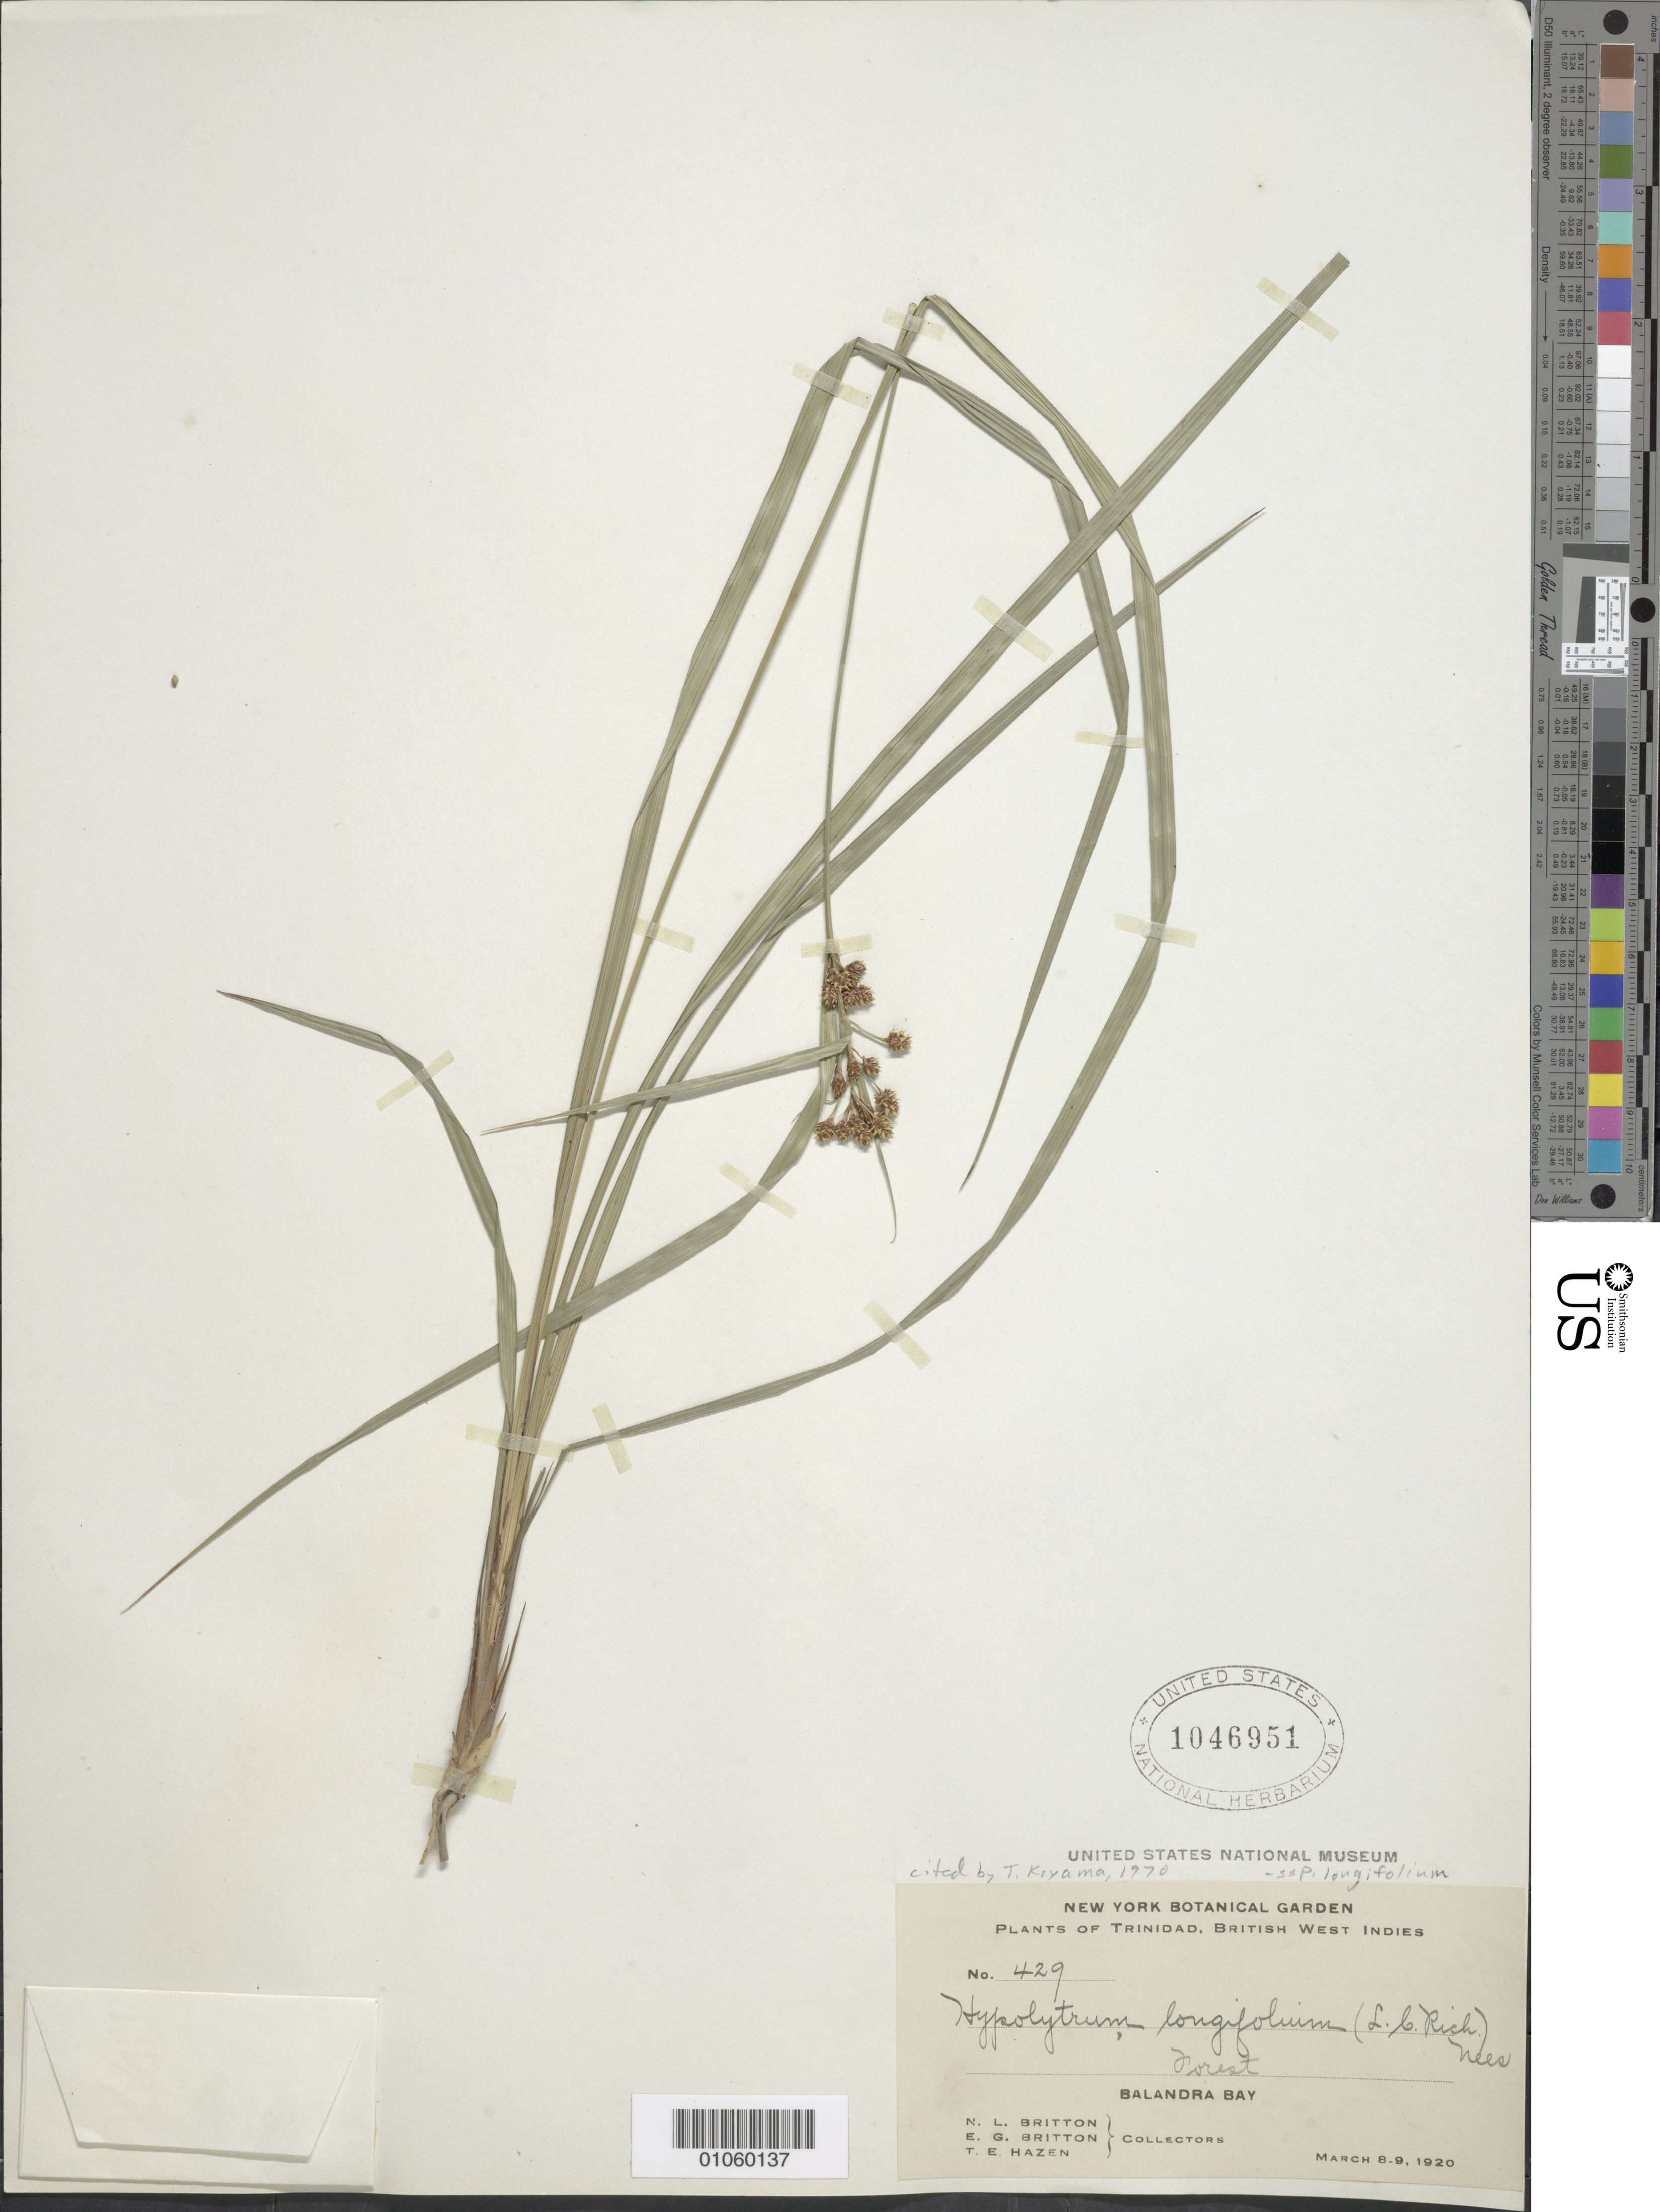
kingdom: Plantae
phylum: Tracheophyta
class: Liliopsida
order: Poales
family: Cyperaceae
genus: Hypolytrum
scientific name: Hypolytrum longifolium subsp. longifolium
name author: (Rich.) Nees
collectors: N. Britton, E. G. Britton & T. E. Hazen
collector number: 429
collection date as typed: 08 Mar 1920 to 09 Mar 1920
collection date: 1920-03-08/1920-03-09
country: Trinidad and Tobago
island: Trinidad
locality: Balandra Bay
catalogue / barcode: US 1046951